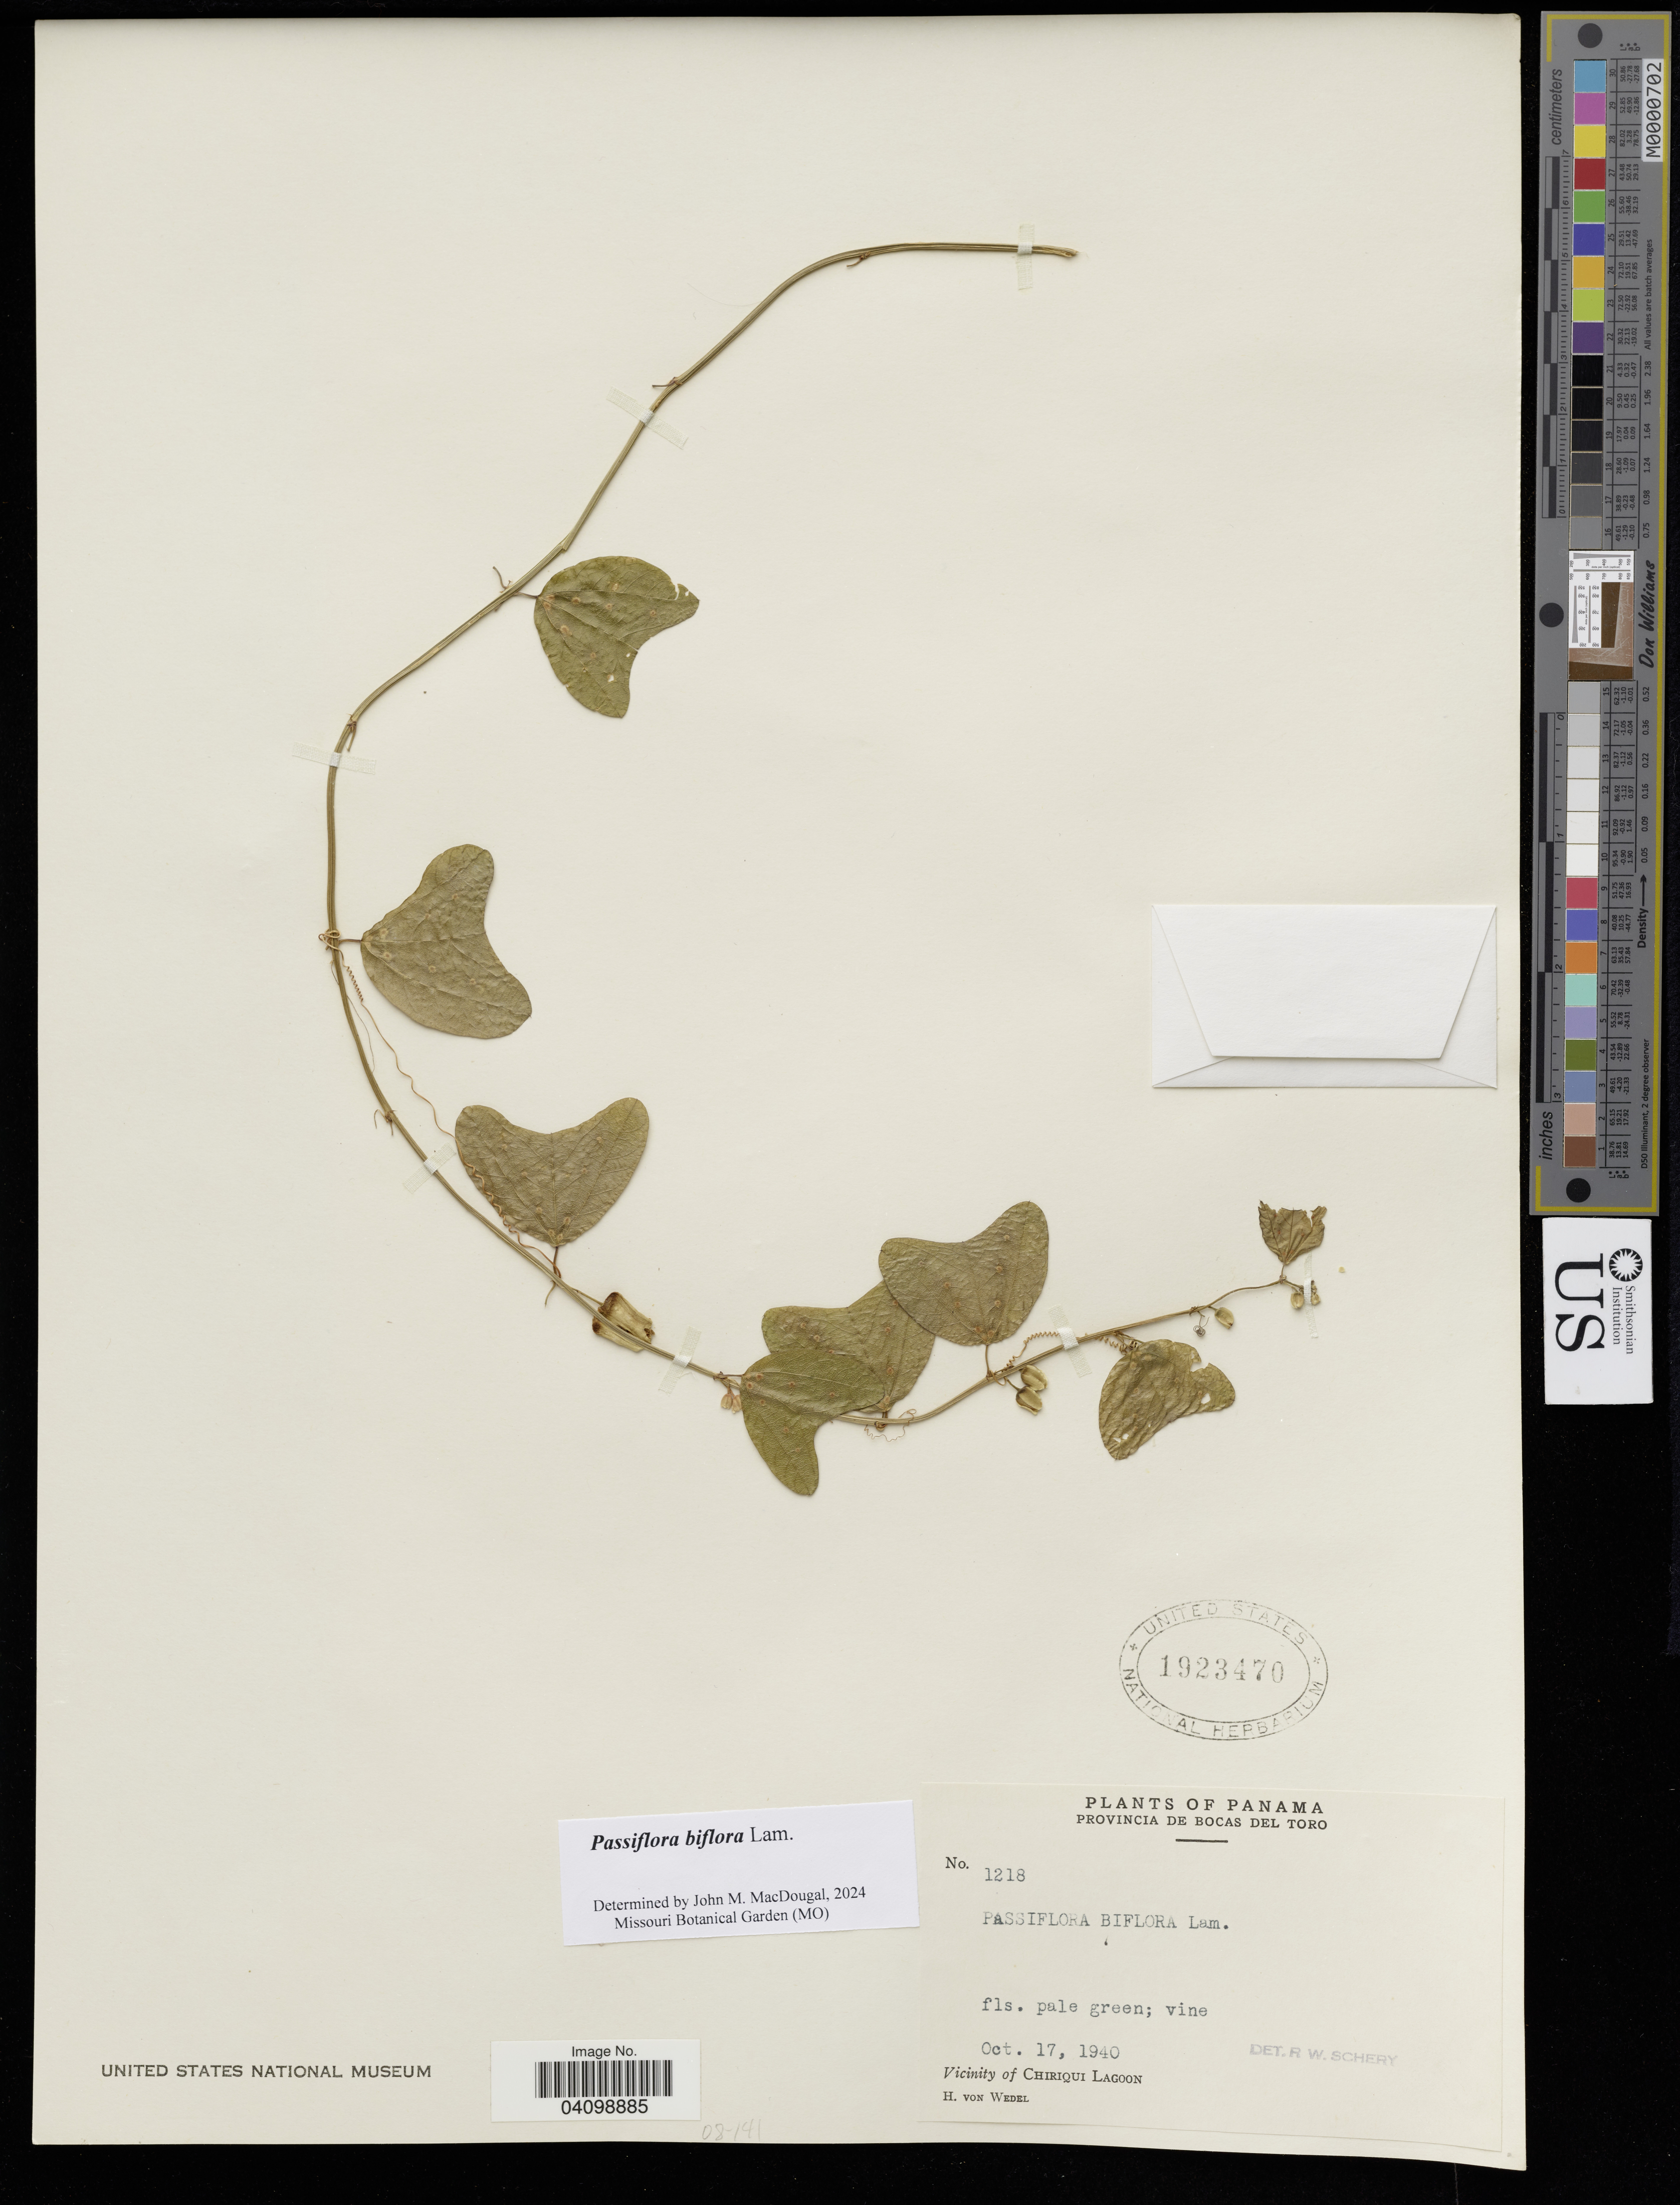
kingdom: Plantae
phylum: Tracheophyta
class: Magnoliopsida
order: Malpighiales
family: Passifloraceae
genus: Passiflora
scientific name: Passiflora biflora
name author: Lam.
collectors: H. von Wedel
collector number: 1218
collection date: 1940-10-17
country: Panama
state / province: Bocas del Toro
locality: Vicinity of Chiriqui Lagoon.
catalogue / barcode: US 1923470